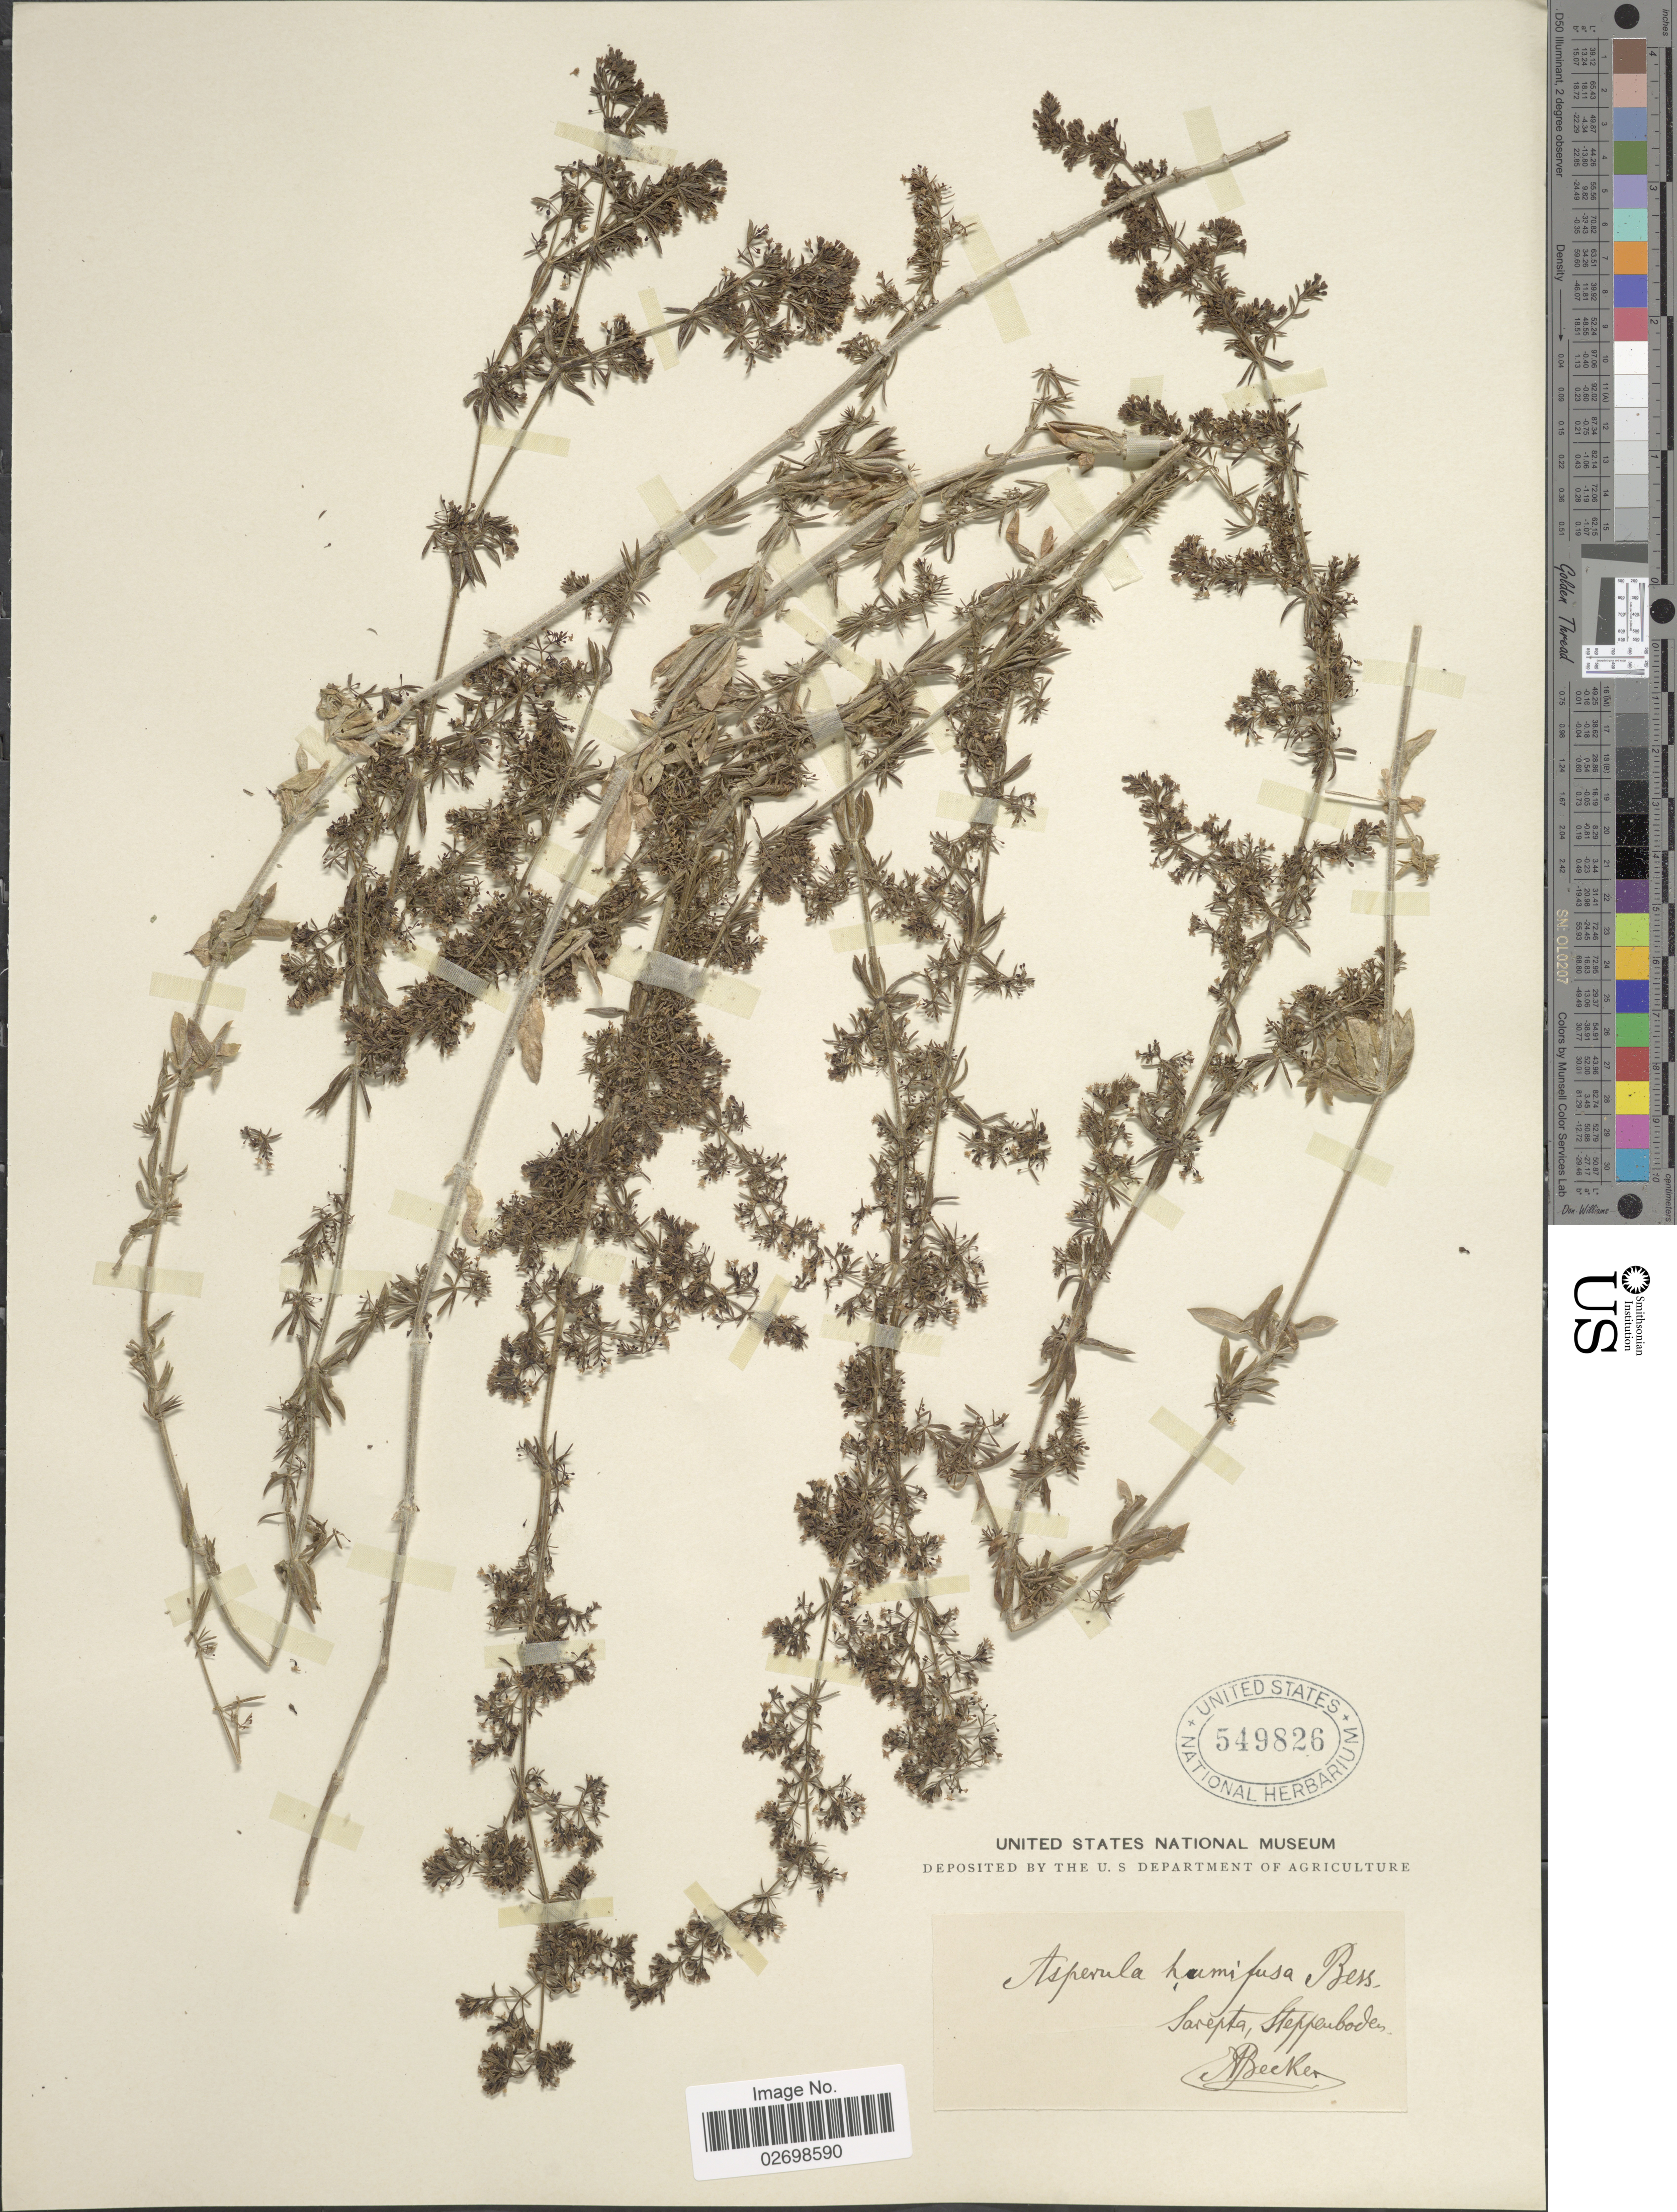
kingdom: Plantae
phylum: Tracheophyta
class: Magnoliopsida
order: Gentianales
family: Rubiaceae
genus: Galium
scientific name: Galium humifusum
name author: M. Bieb.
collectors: A. Becker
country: Russian Federation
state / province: Volgograd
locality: Sarepta, Steppenboden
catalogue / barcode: US 549826